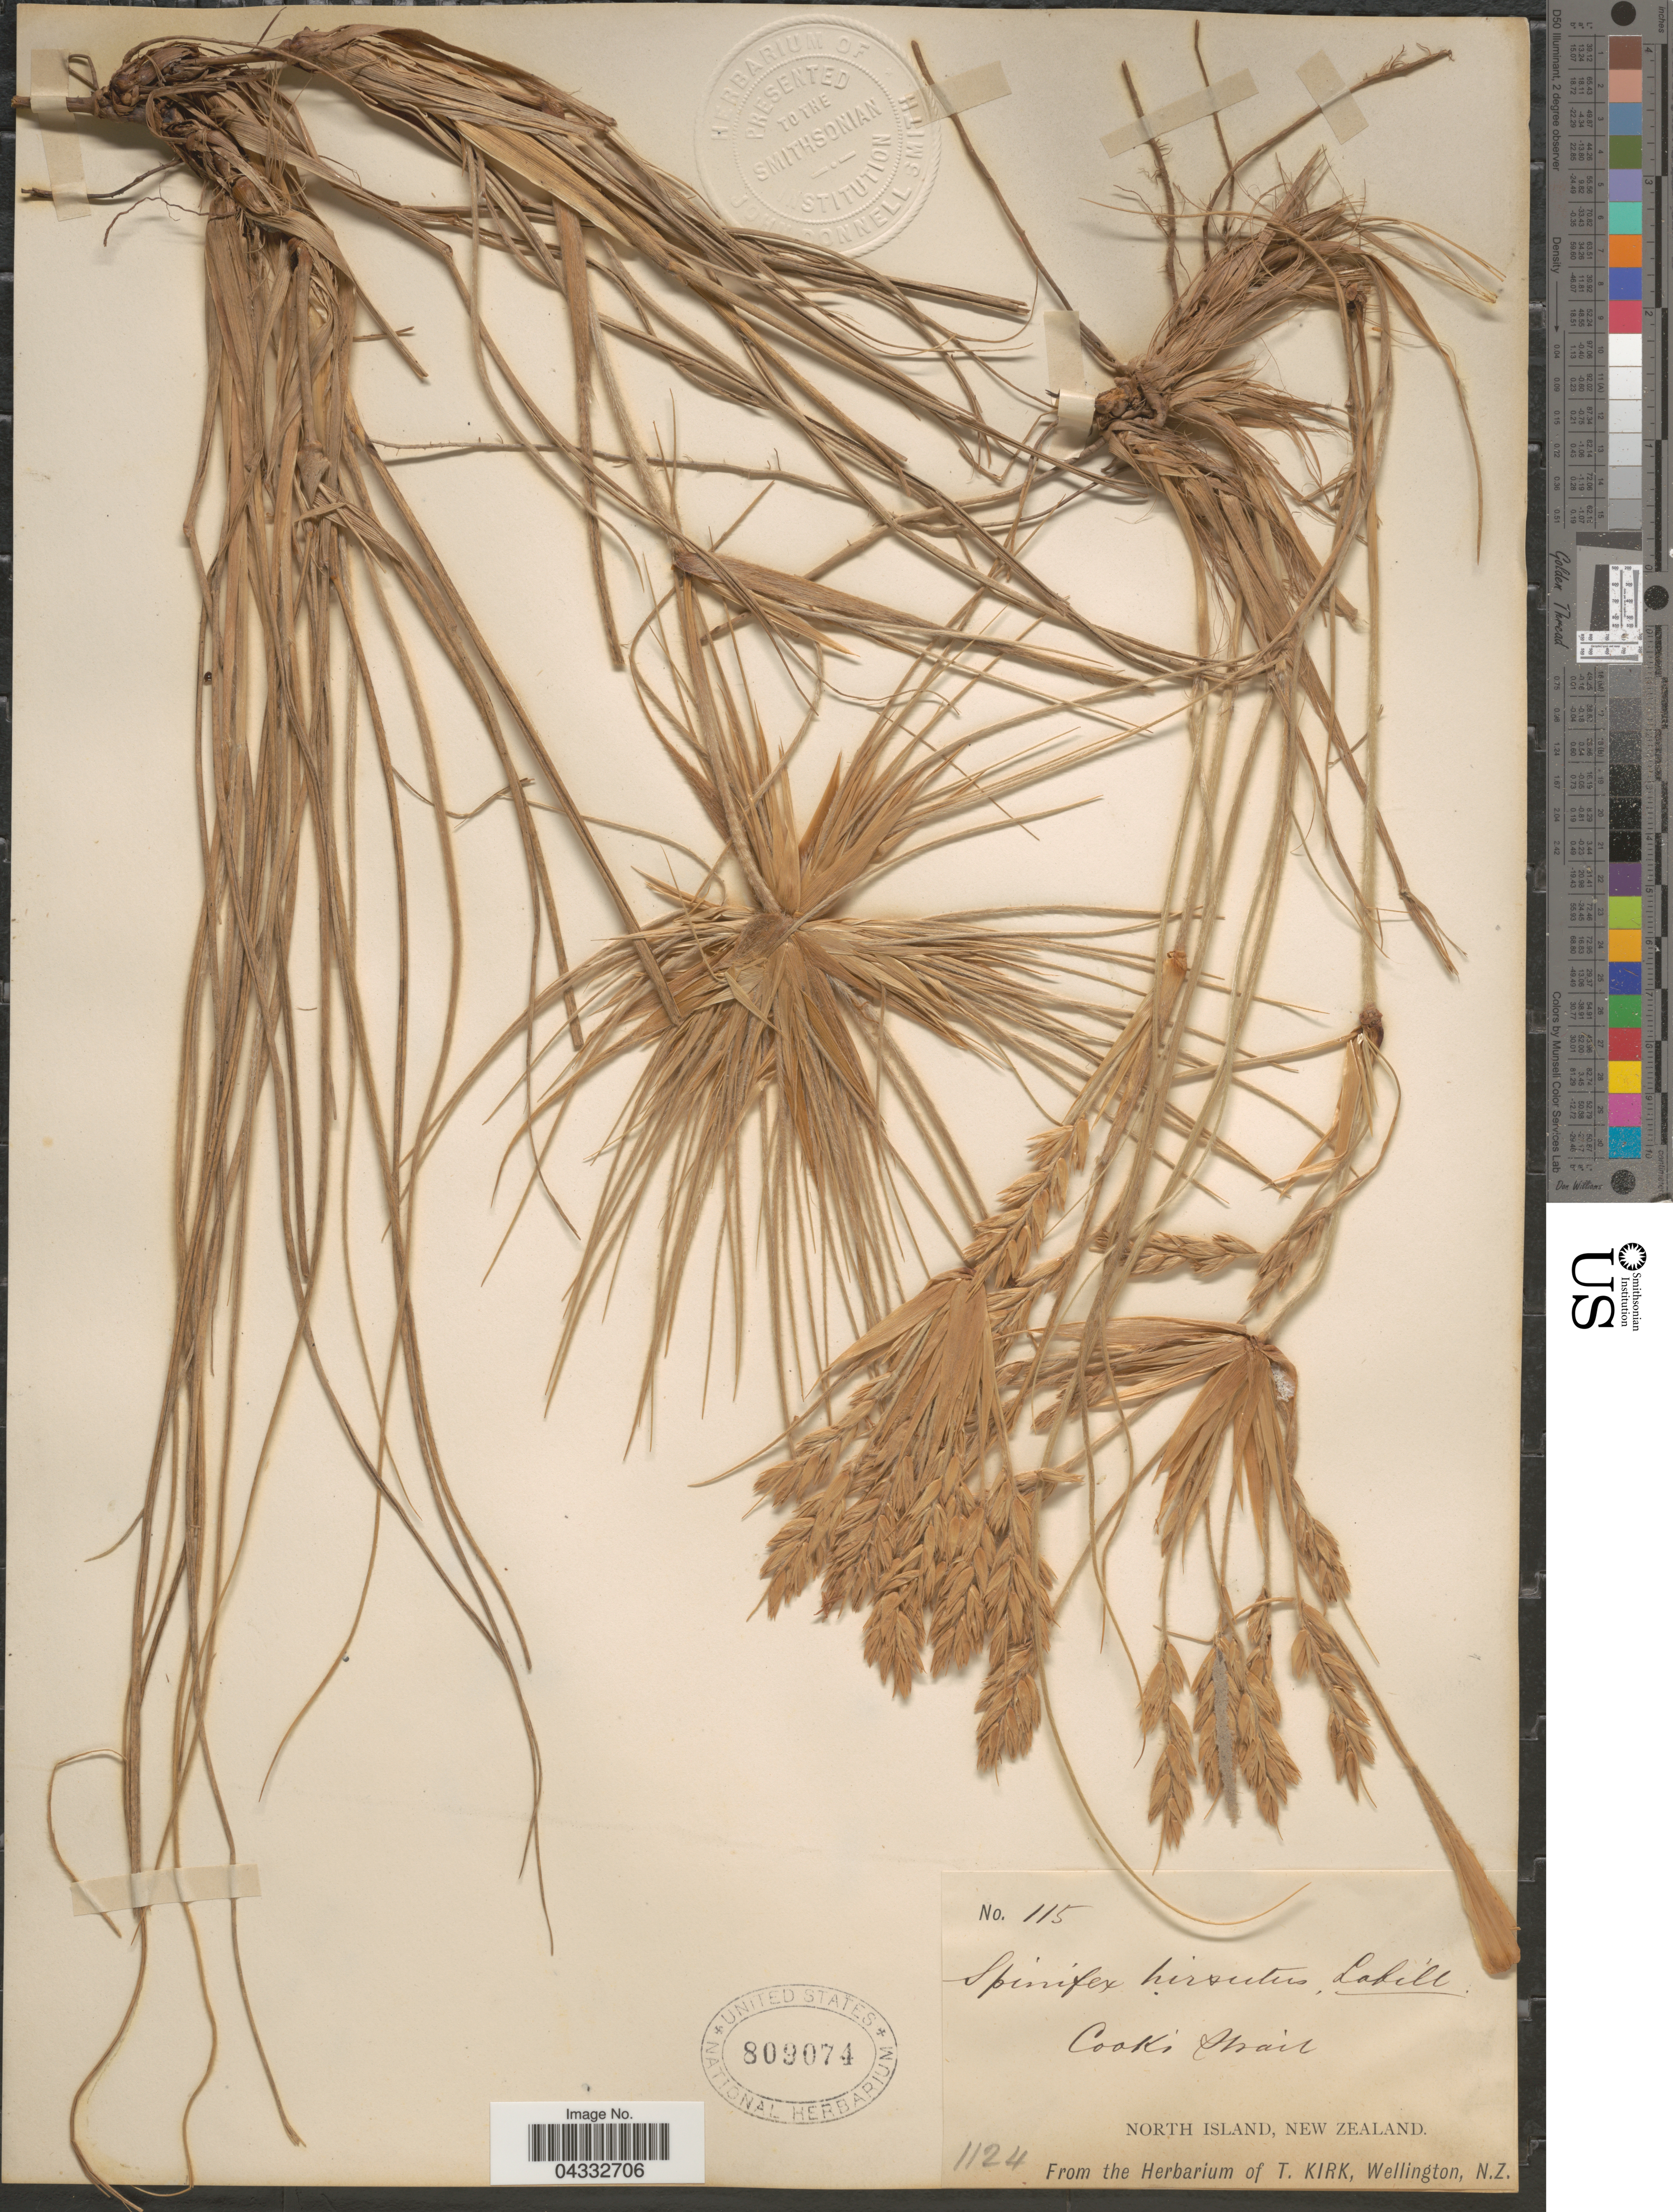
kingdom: Plantae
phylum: Tracheophyta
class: Liliopsida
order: Poales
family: Poaceae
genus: Spinifex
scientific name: Spinifex hirsutus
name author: Labill.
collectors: ex herb. T. Kirk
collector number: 115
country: New Zealand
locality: Cook's Strait. North Island.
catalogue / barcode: US 809074